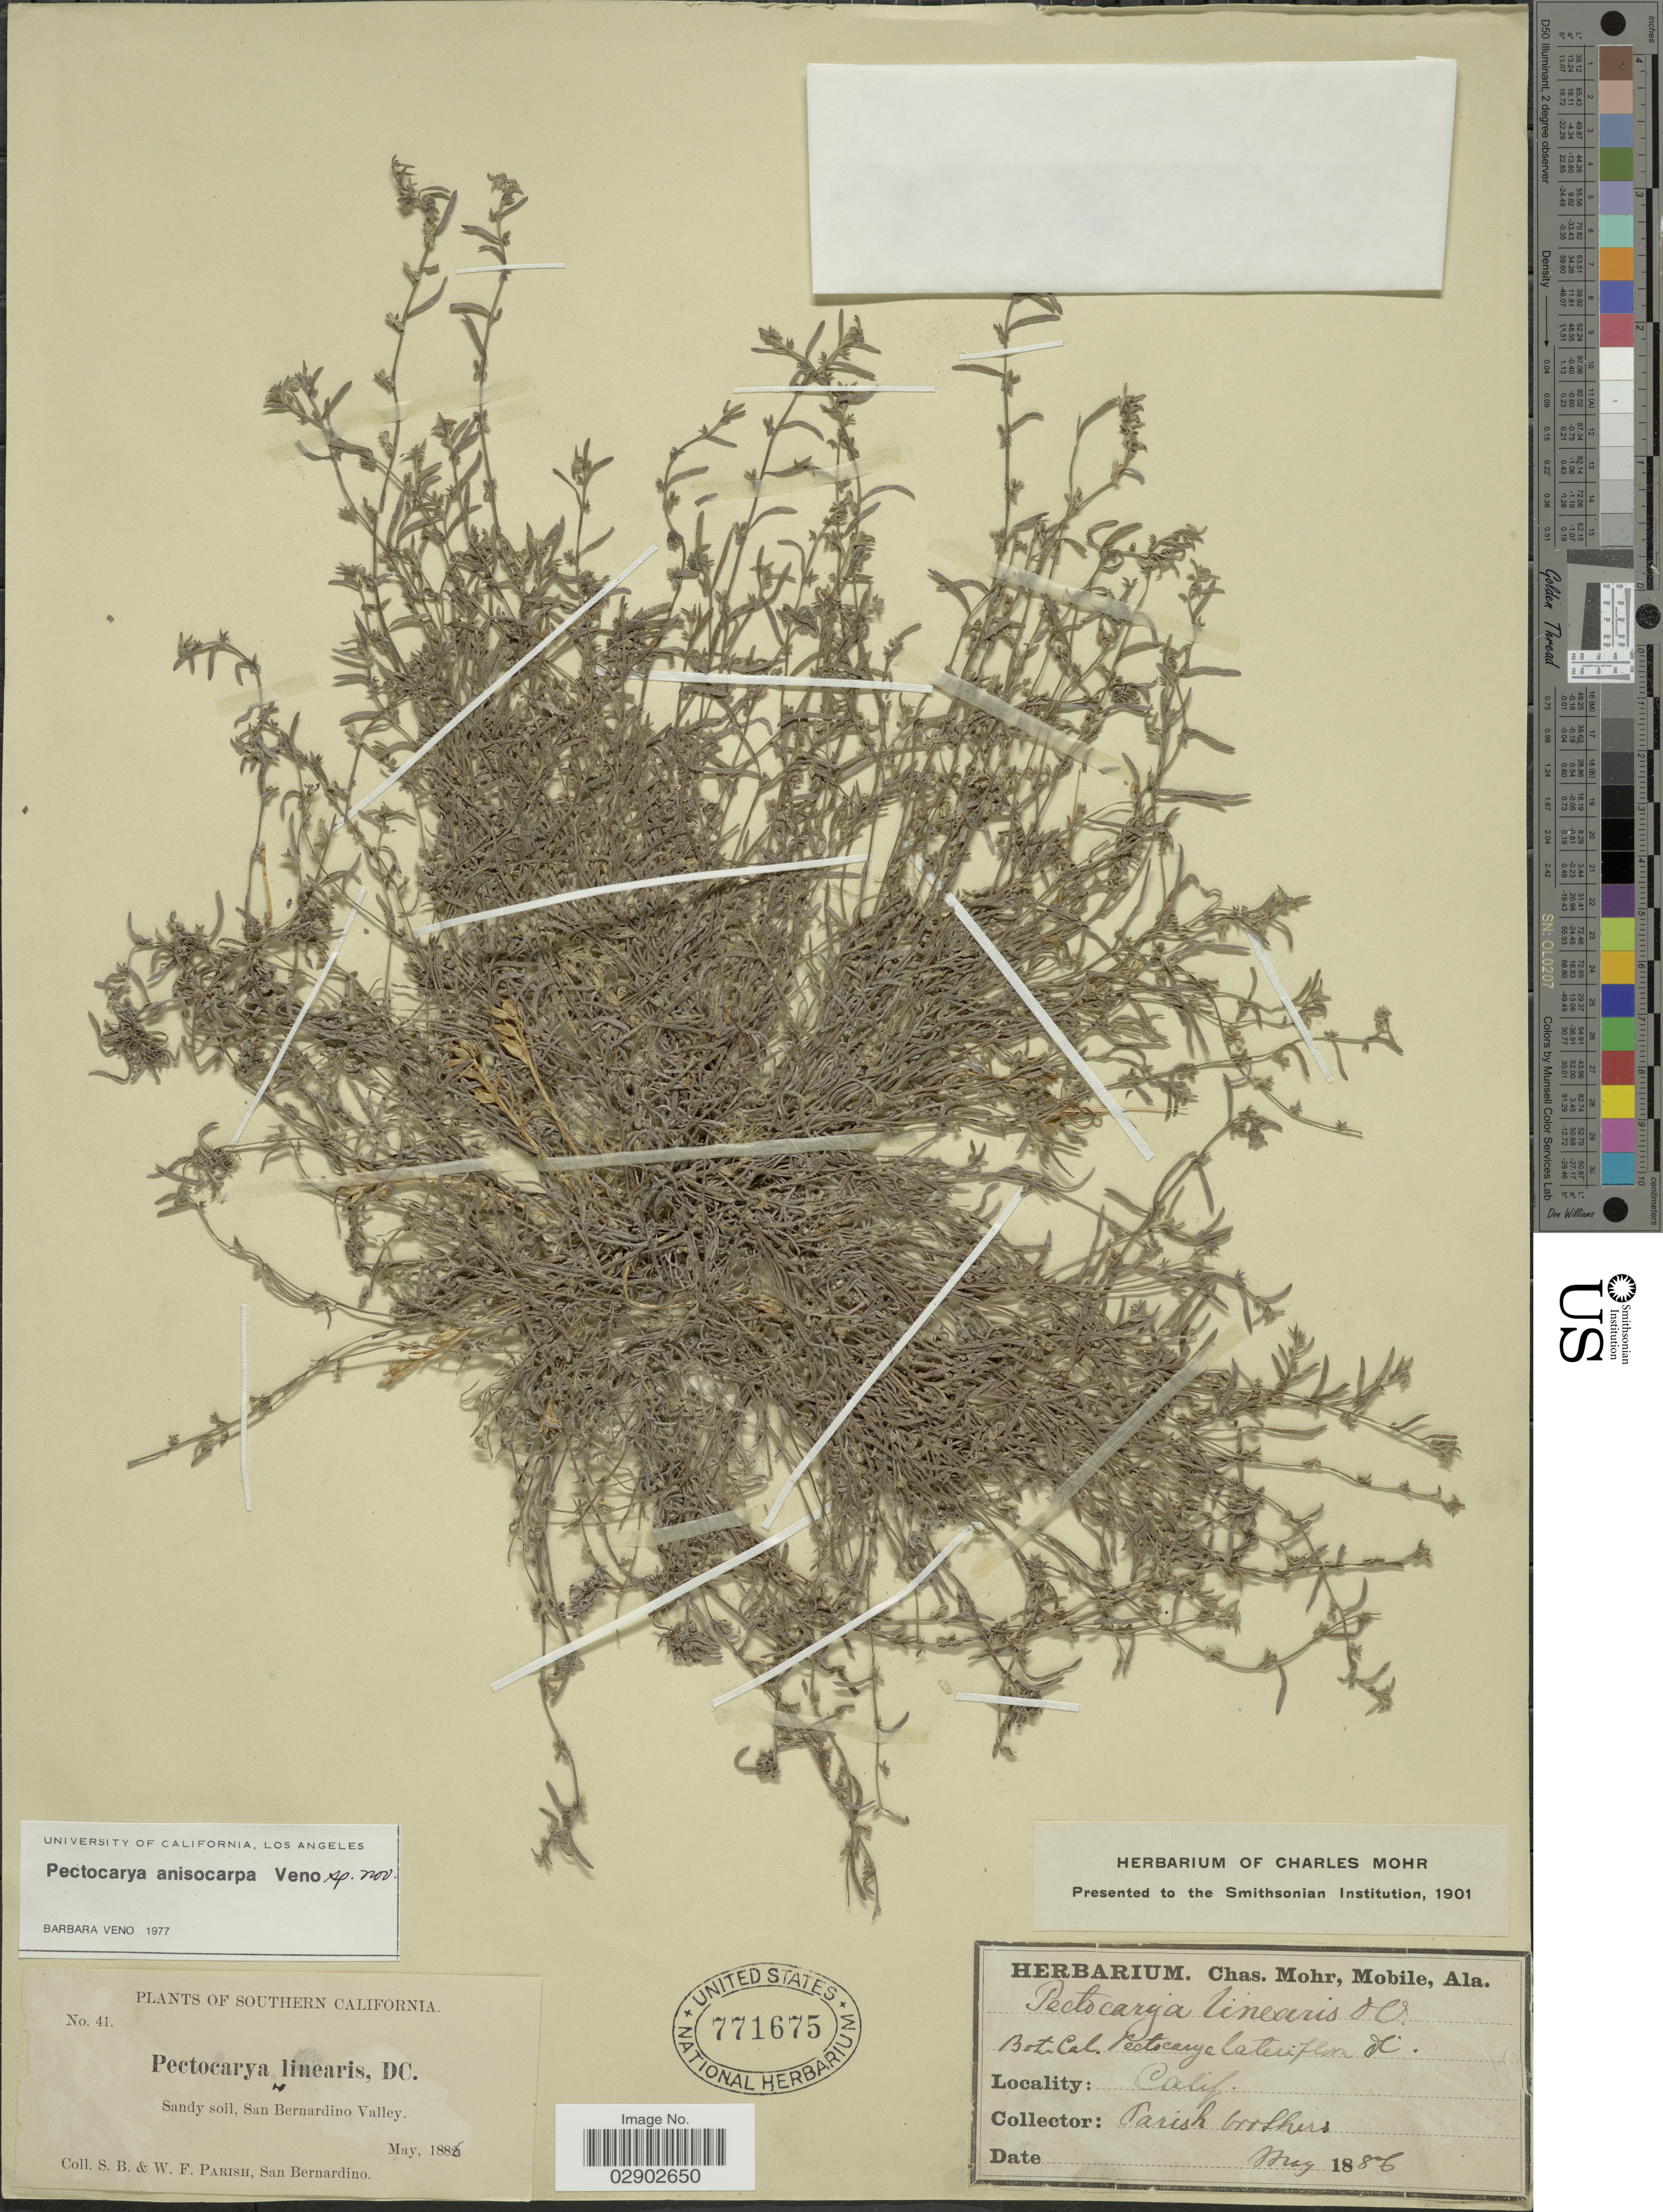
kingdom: Plantae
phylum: Tracheophyta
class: Magnoliopsida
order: Boraginales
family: Boraginaceae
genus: Pectocarya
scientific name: Pectocarya anisocarpa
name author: Veno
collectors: S. B. Parish & W. F. Parish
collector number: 41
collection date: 1886-05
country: United States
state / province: California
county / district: San Bernardino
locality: Southern California, San Bernardino Valley.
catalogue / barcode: US 771675